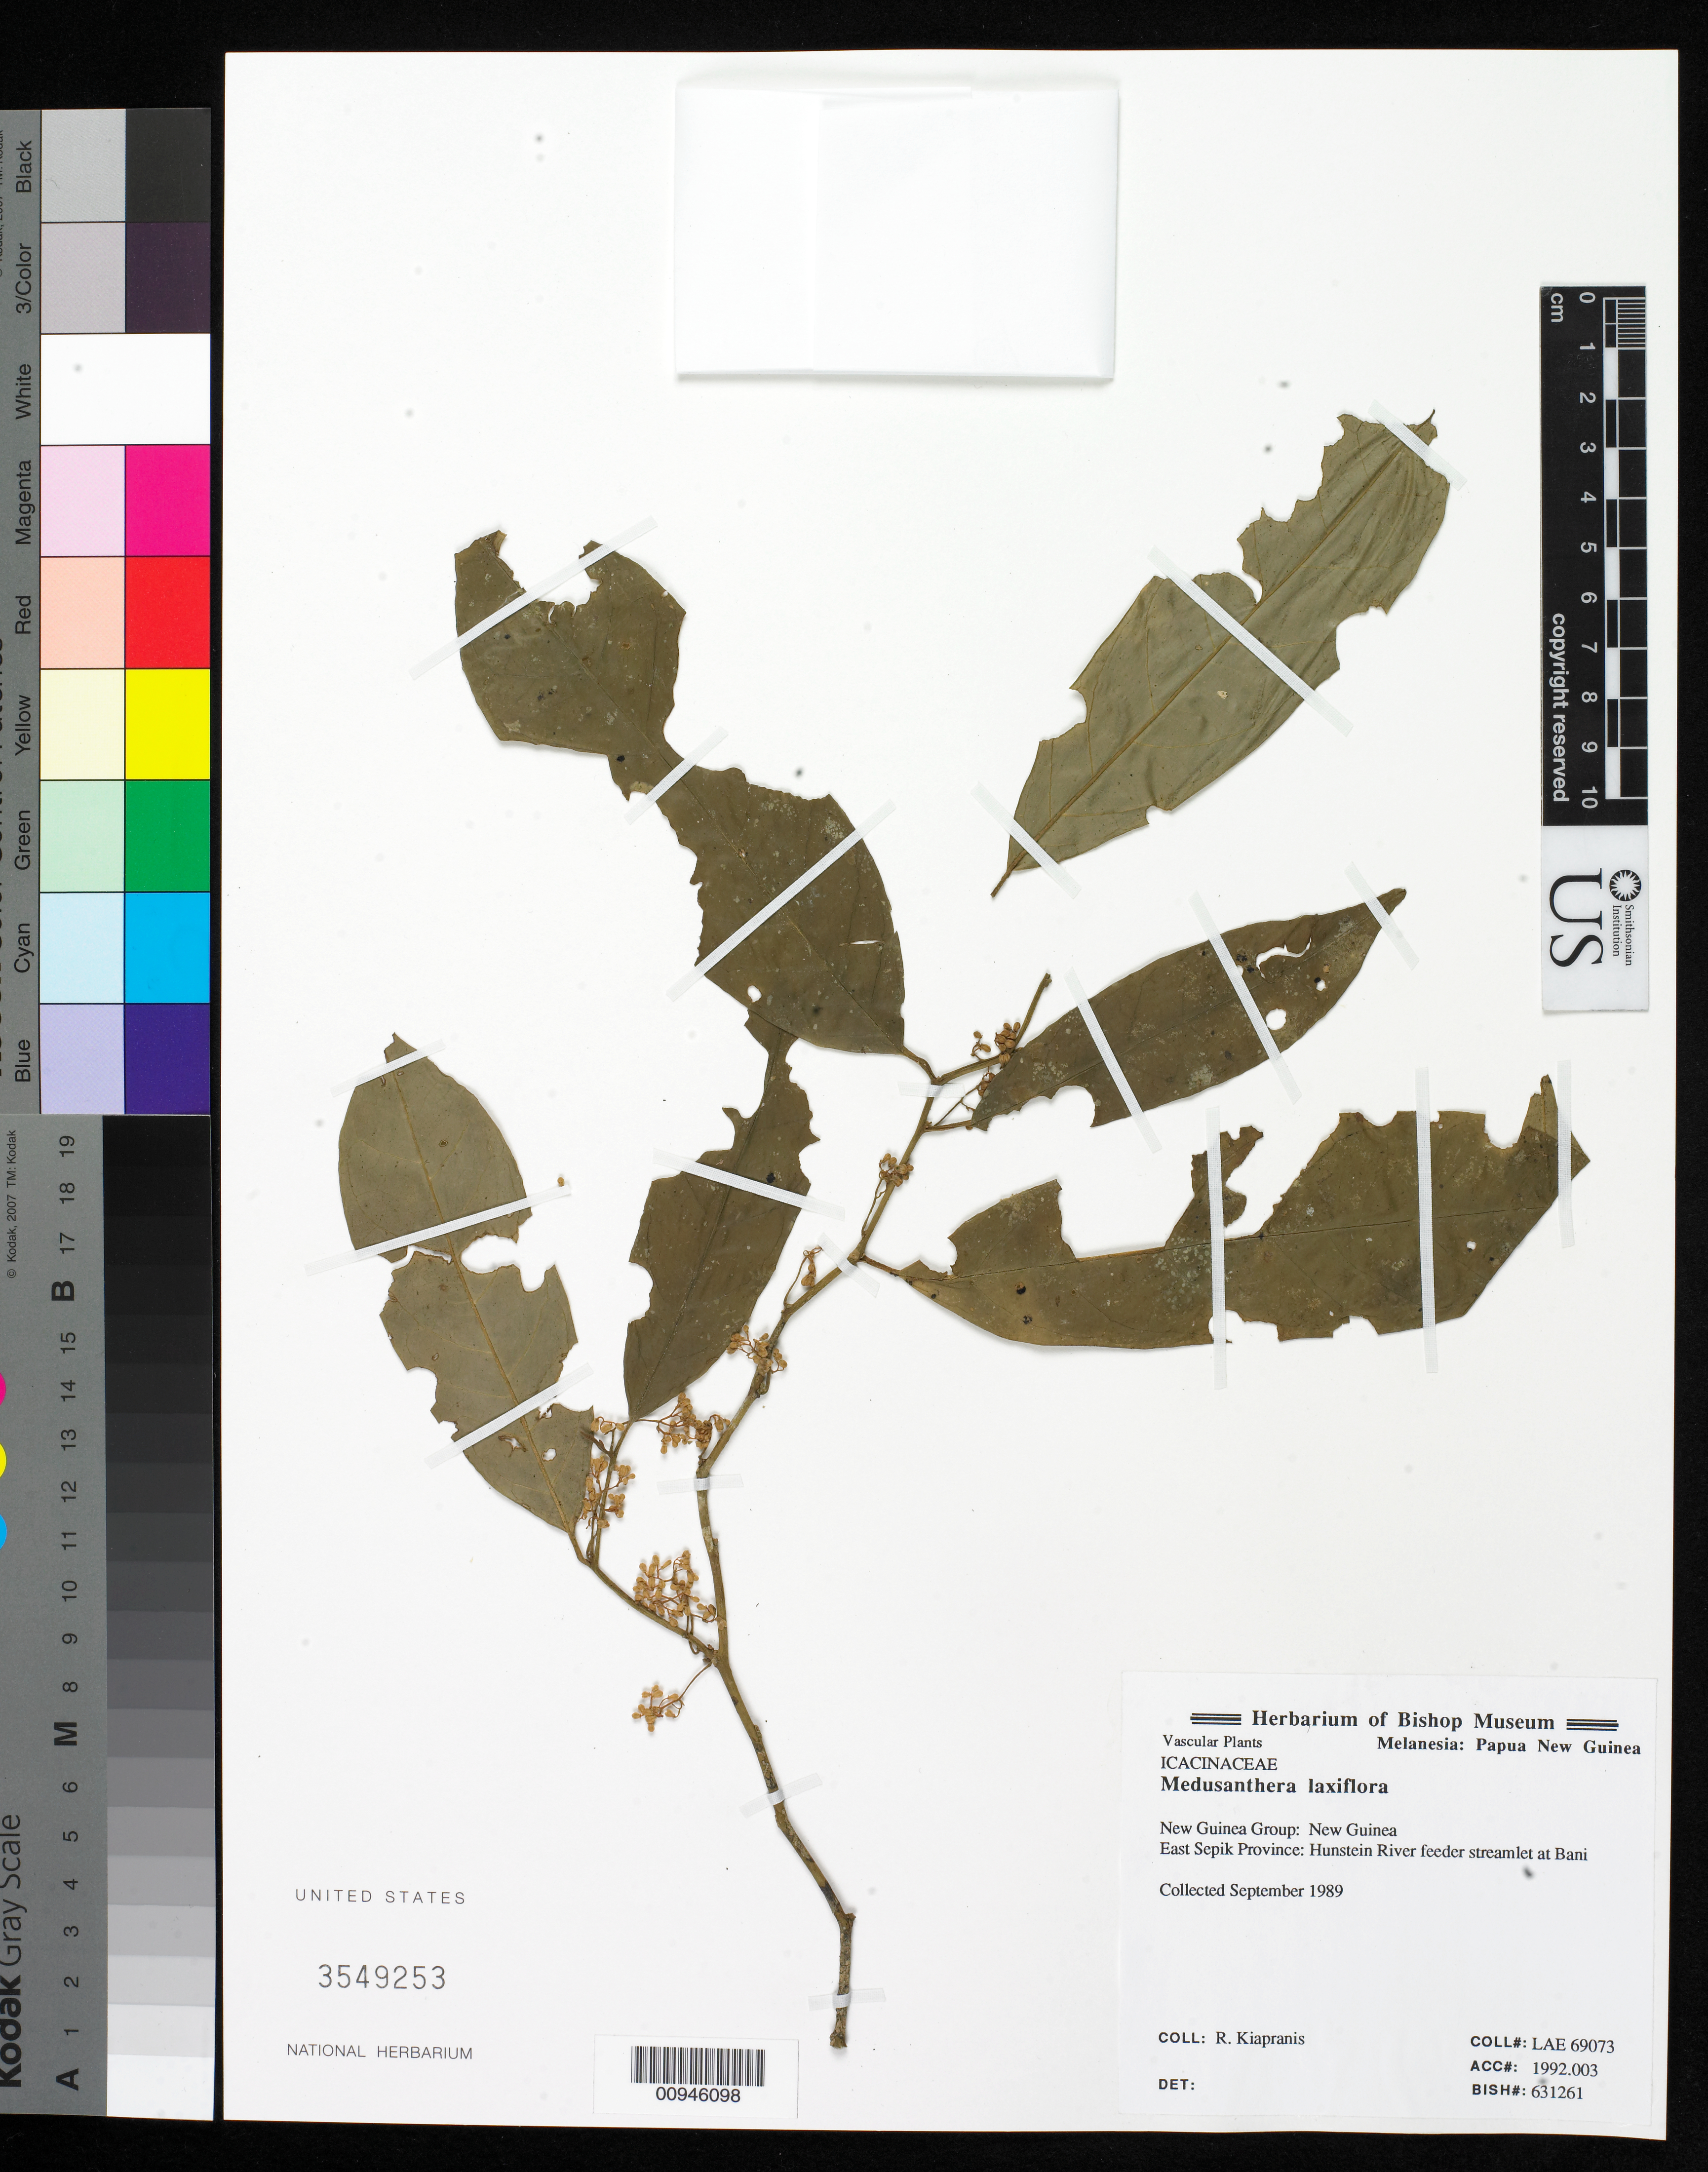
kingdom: Plantae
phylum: Tracheophyta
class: Magnoliopsida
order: Cardiopteridales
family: Stemonuraceae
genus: Medusanthera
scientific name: Medusanthera laxiflora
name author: (Miers) R.A. Howard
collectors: R. Kiapranis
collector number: LAE 69073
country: Papua New Guinea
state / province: East Sepik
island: New Guinea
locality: Hunstein range (Mt. Samsai) near site "Bani".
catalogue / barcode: US 3549253